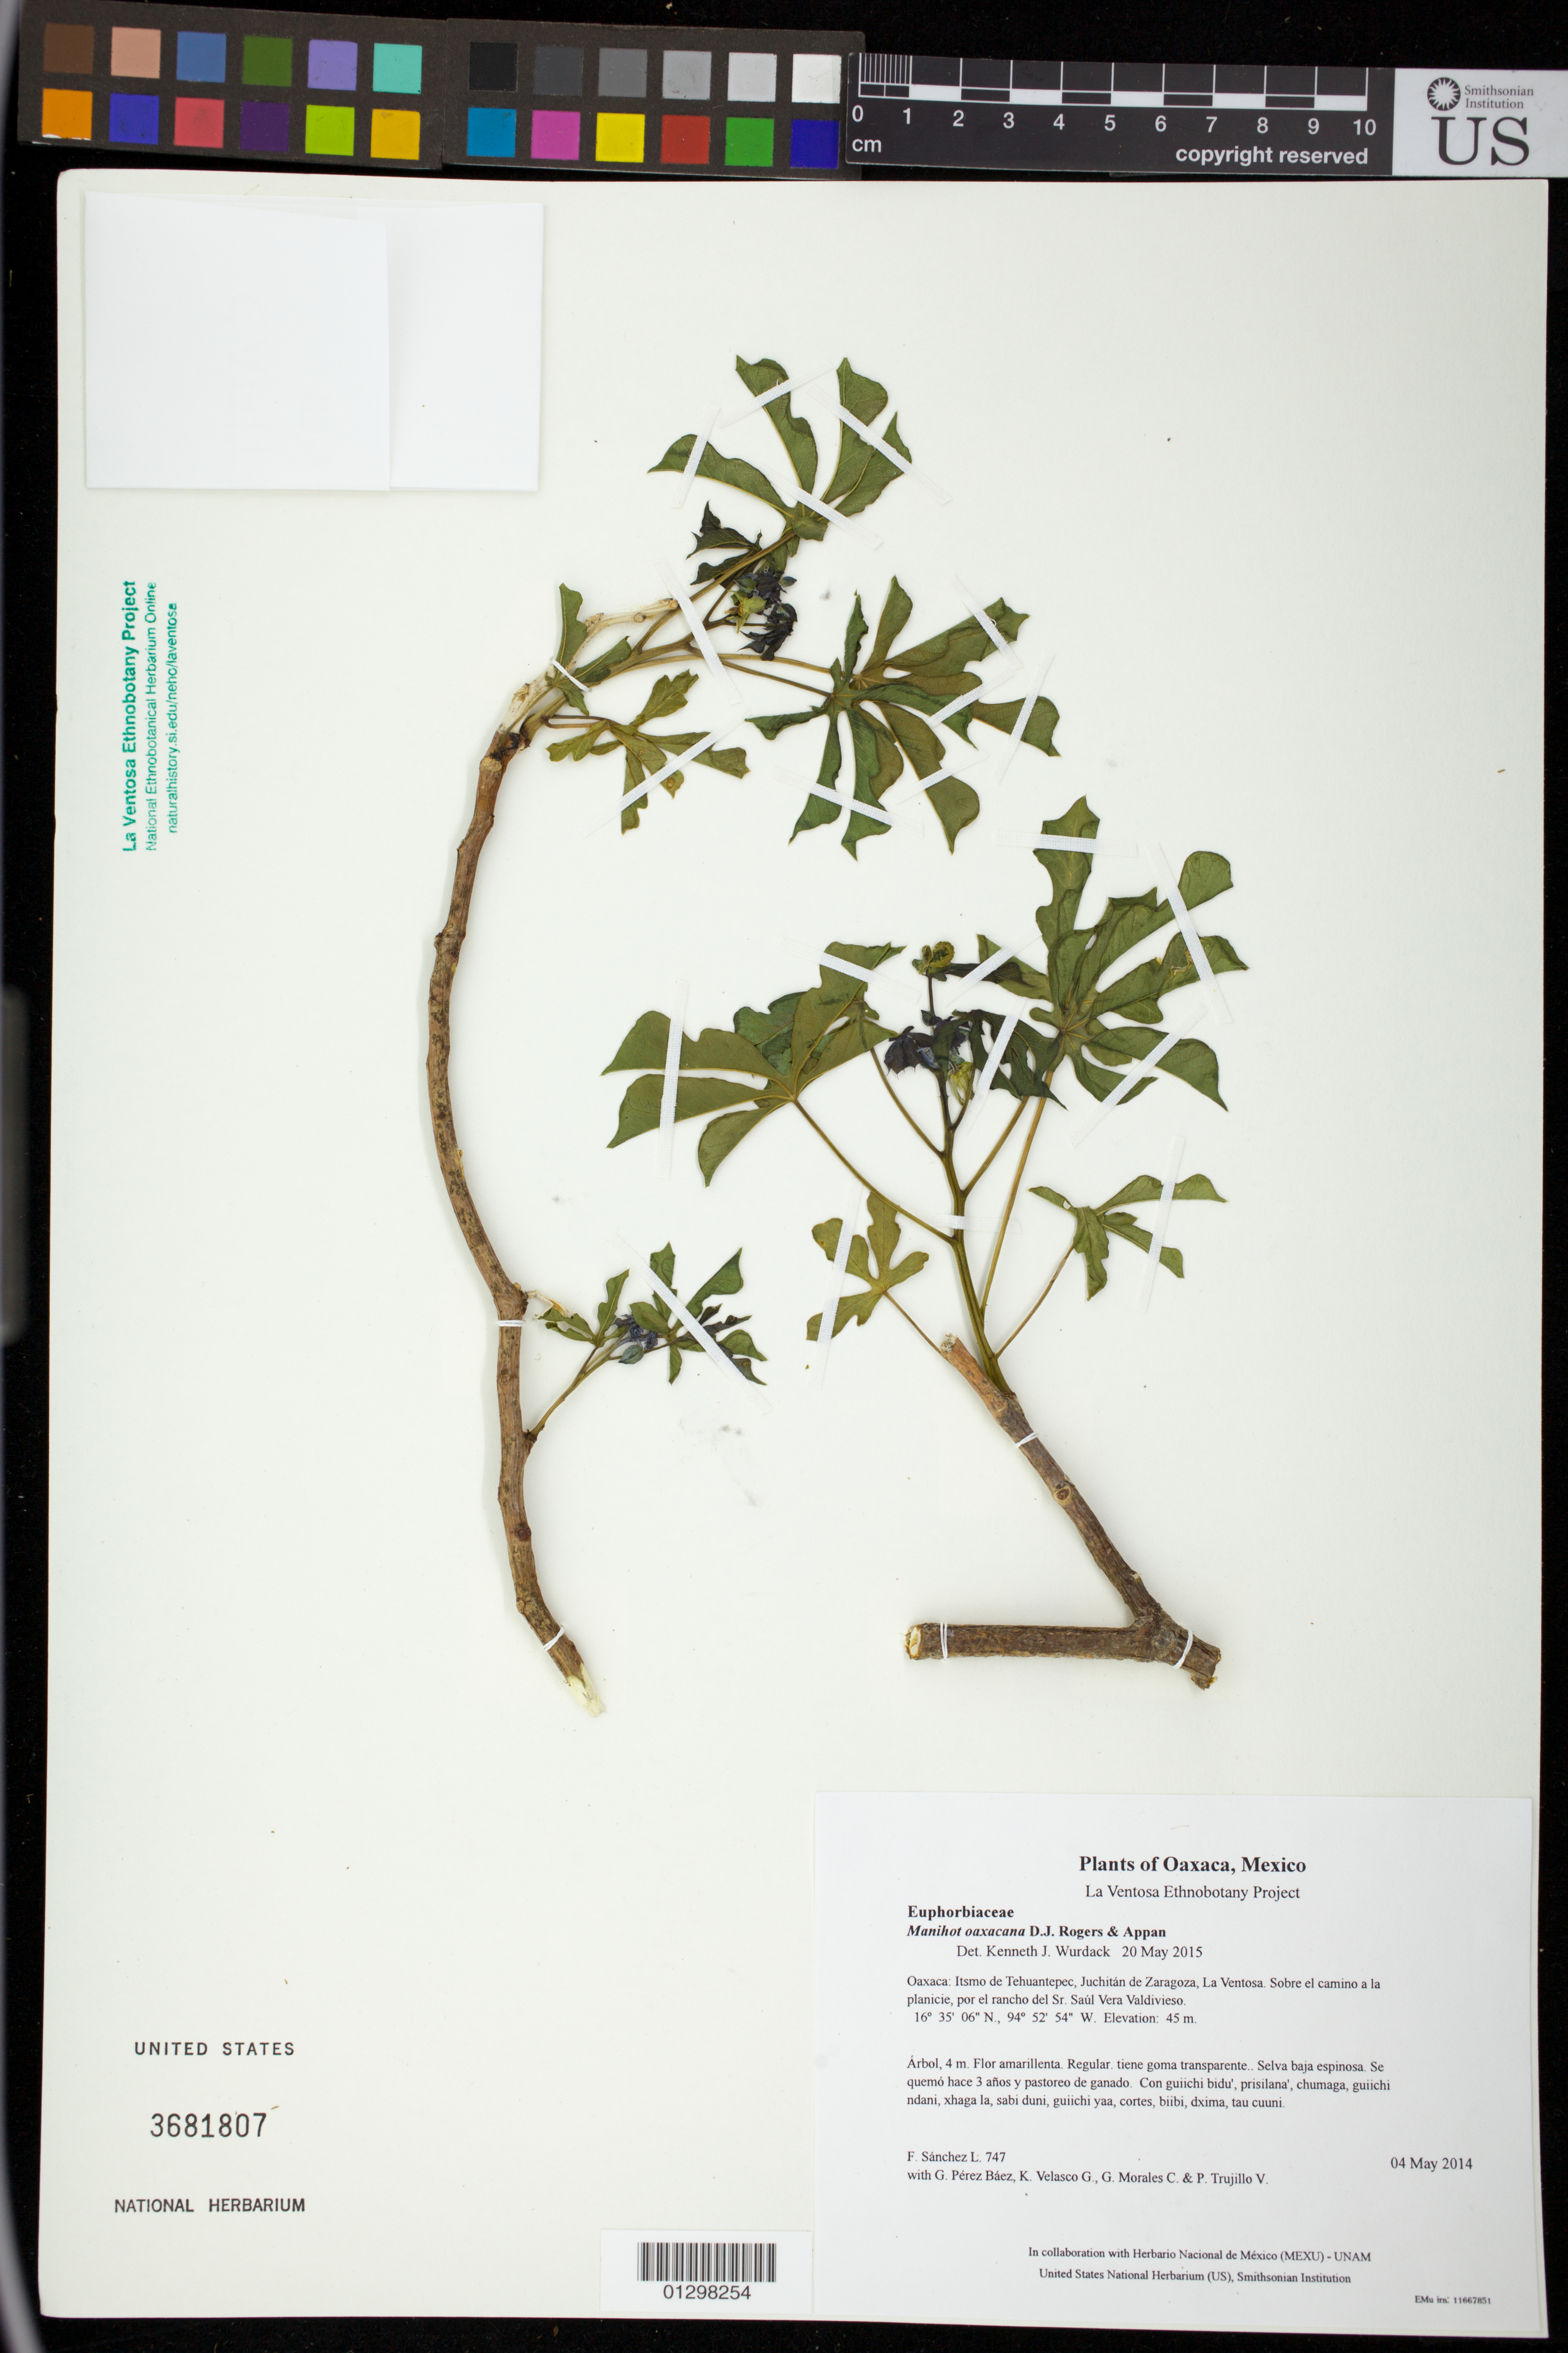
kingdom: Plantae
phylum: Tracheophyta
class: Magnoliopsida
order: Malpighiales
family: Euphorbiaceae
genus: Manihot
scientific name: Manihot oaxacana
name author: D.J. Rogers & Appan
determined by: Wurdack, Kenneth J., (US), Smithsonian Institution - National Museum of Natural History (UNITED STATES)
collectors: F. Sánchez L., G. Pérez Báez, K. Velasco G., G. Morales C. & P. Trujillo V.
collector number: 747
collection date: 2014-05-04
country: Mexico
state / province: Oaxaca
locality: Itsmo de Tehuantepec, Juchitán de Zaragoza, La Ventosa. Sobre el camino a la planicie, por el rancho del Sr. Saúl Vera Valdivieso.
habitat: Selva baja espinosa. Se quemó hace 3 años y pastoreo de ganado.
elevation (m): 45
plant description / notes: MEXU, SERO, US; Yaga. 4 m. Guie' naguchi ga. Nuu.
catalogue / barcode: US 3681807